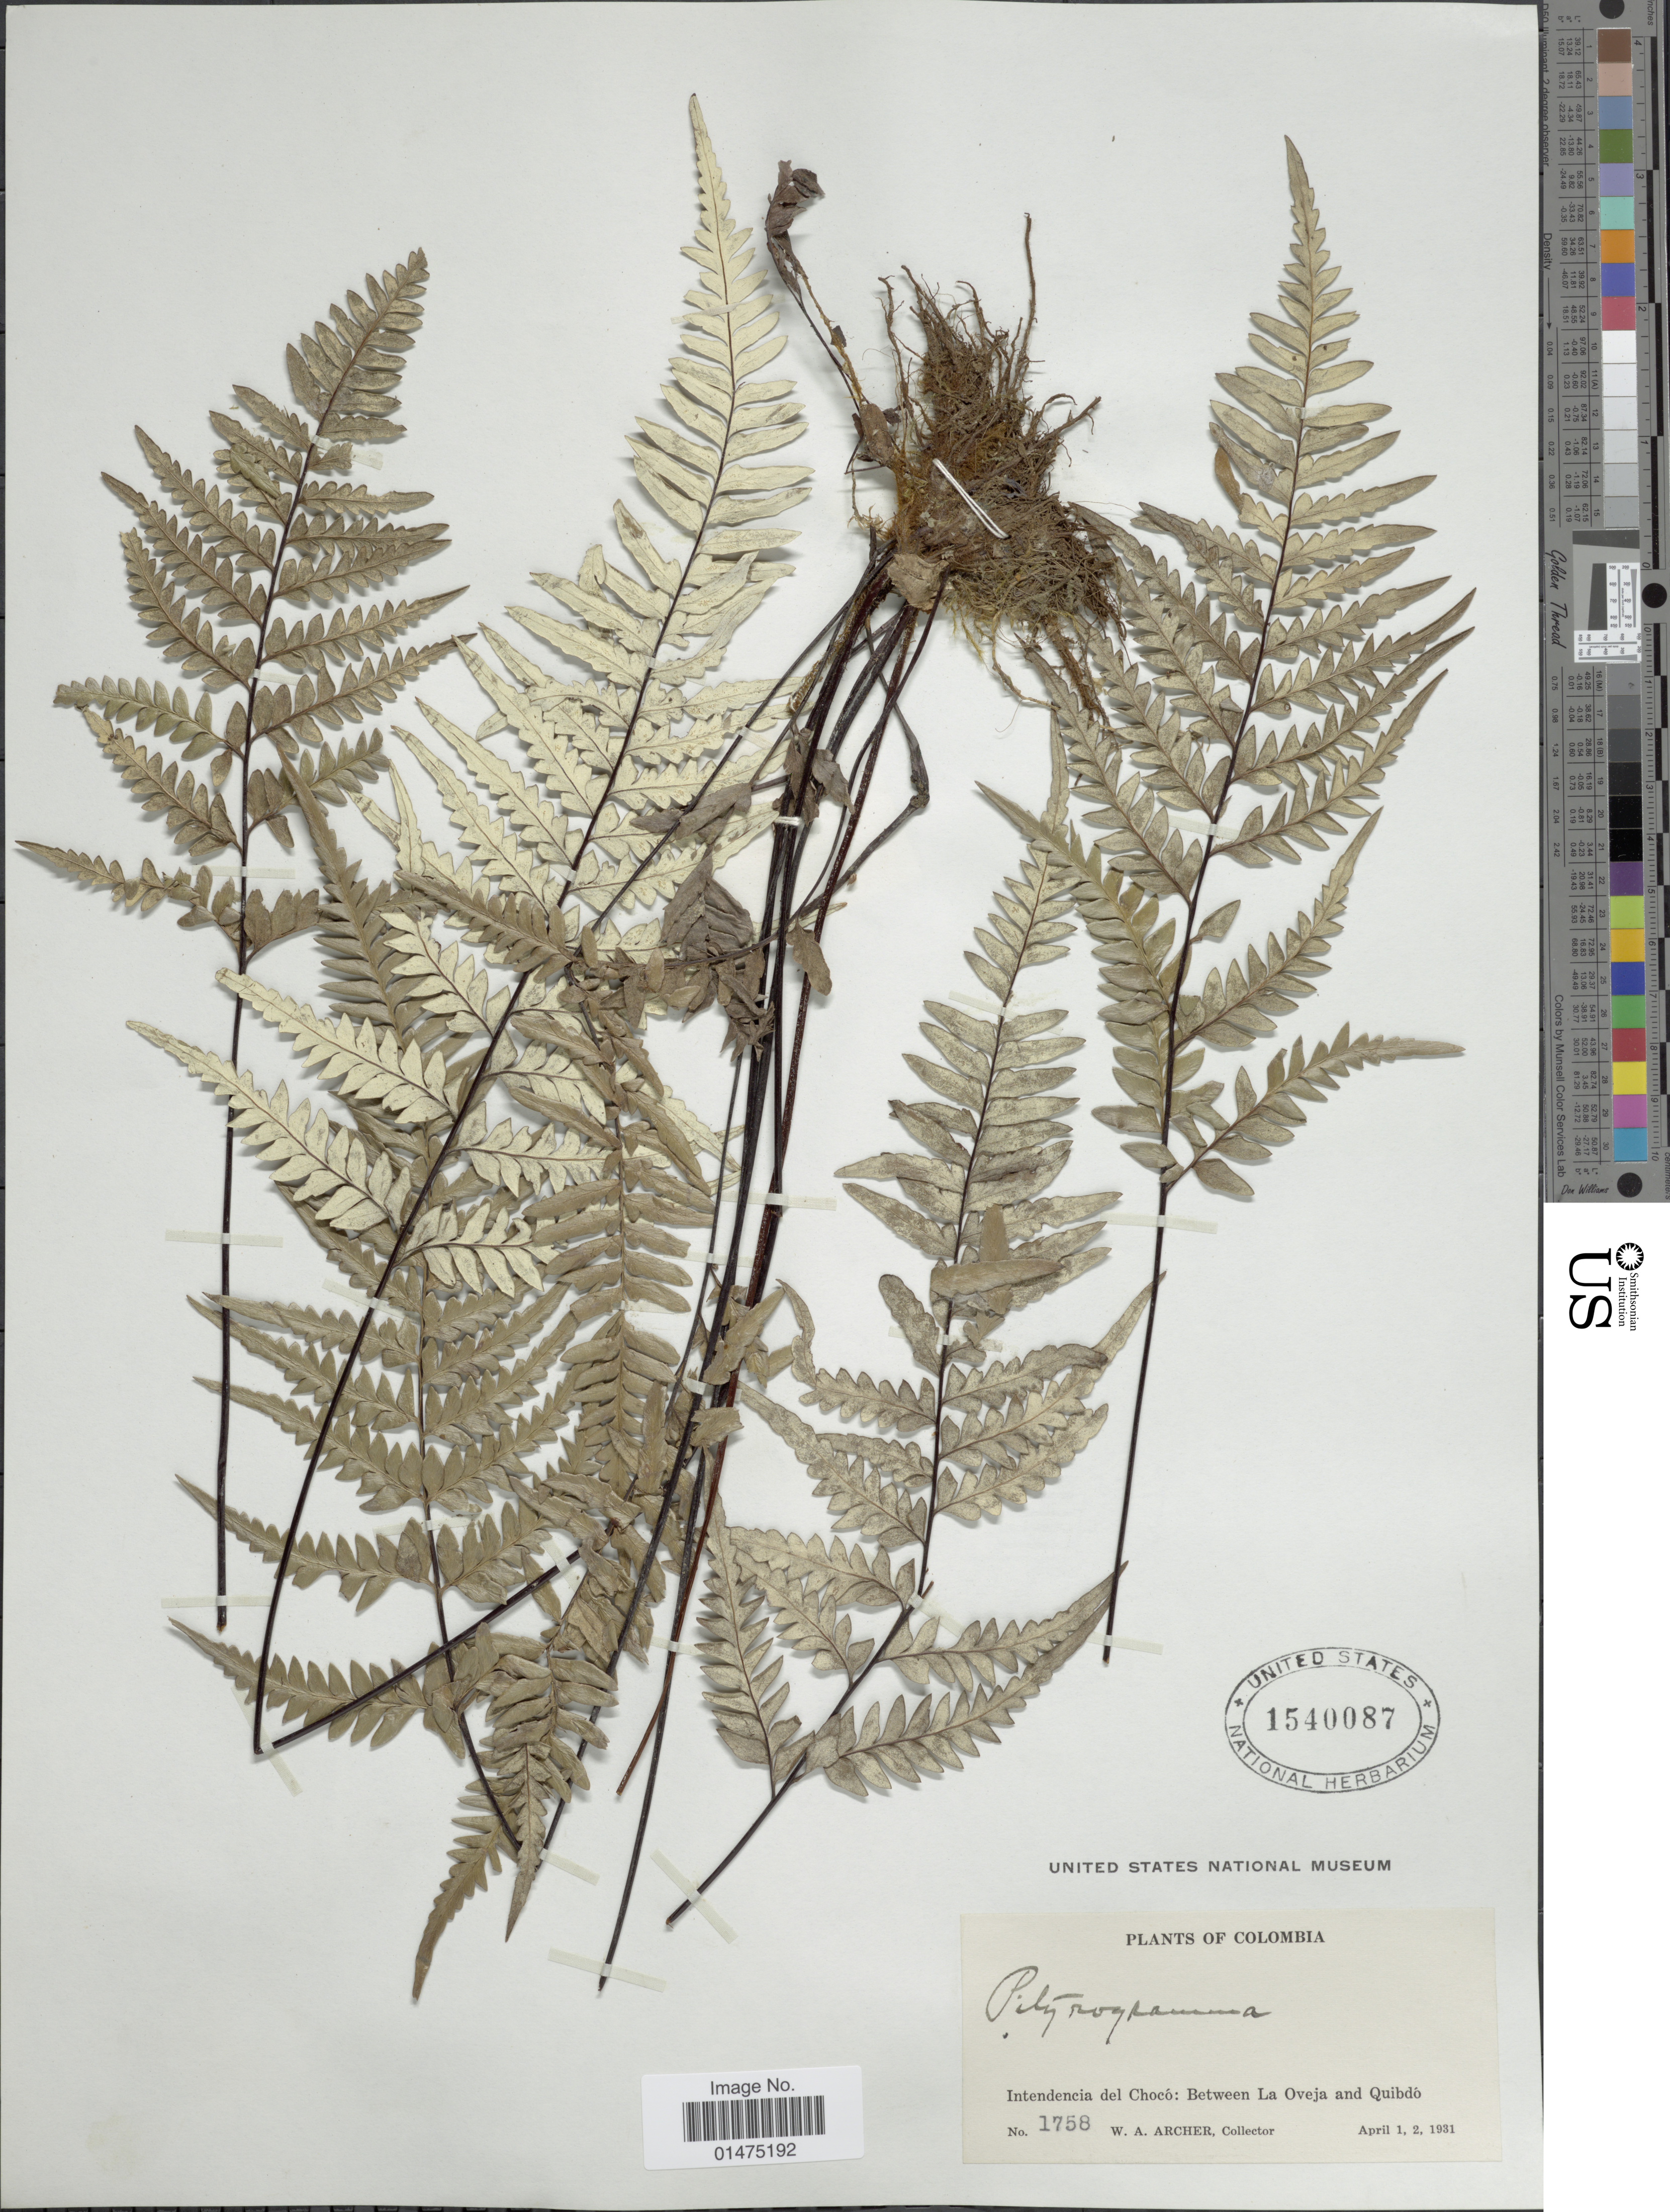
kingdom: Plantae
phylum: Tracheophyta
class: Polypodiopsida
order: Polypodiales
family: Pteridaceae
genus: Pityrogramma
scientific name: Pityrogramma tartarea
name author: (Cav.) Maxon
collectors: W. A. Archer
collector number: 1758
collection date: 1931-04-01/1931-04-02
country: Colombia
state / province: Chocó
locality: Between La Oveja and Quibdó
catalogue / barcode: US 1540087